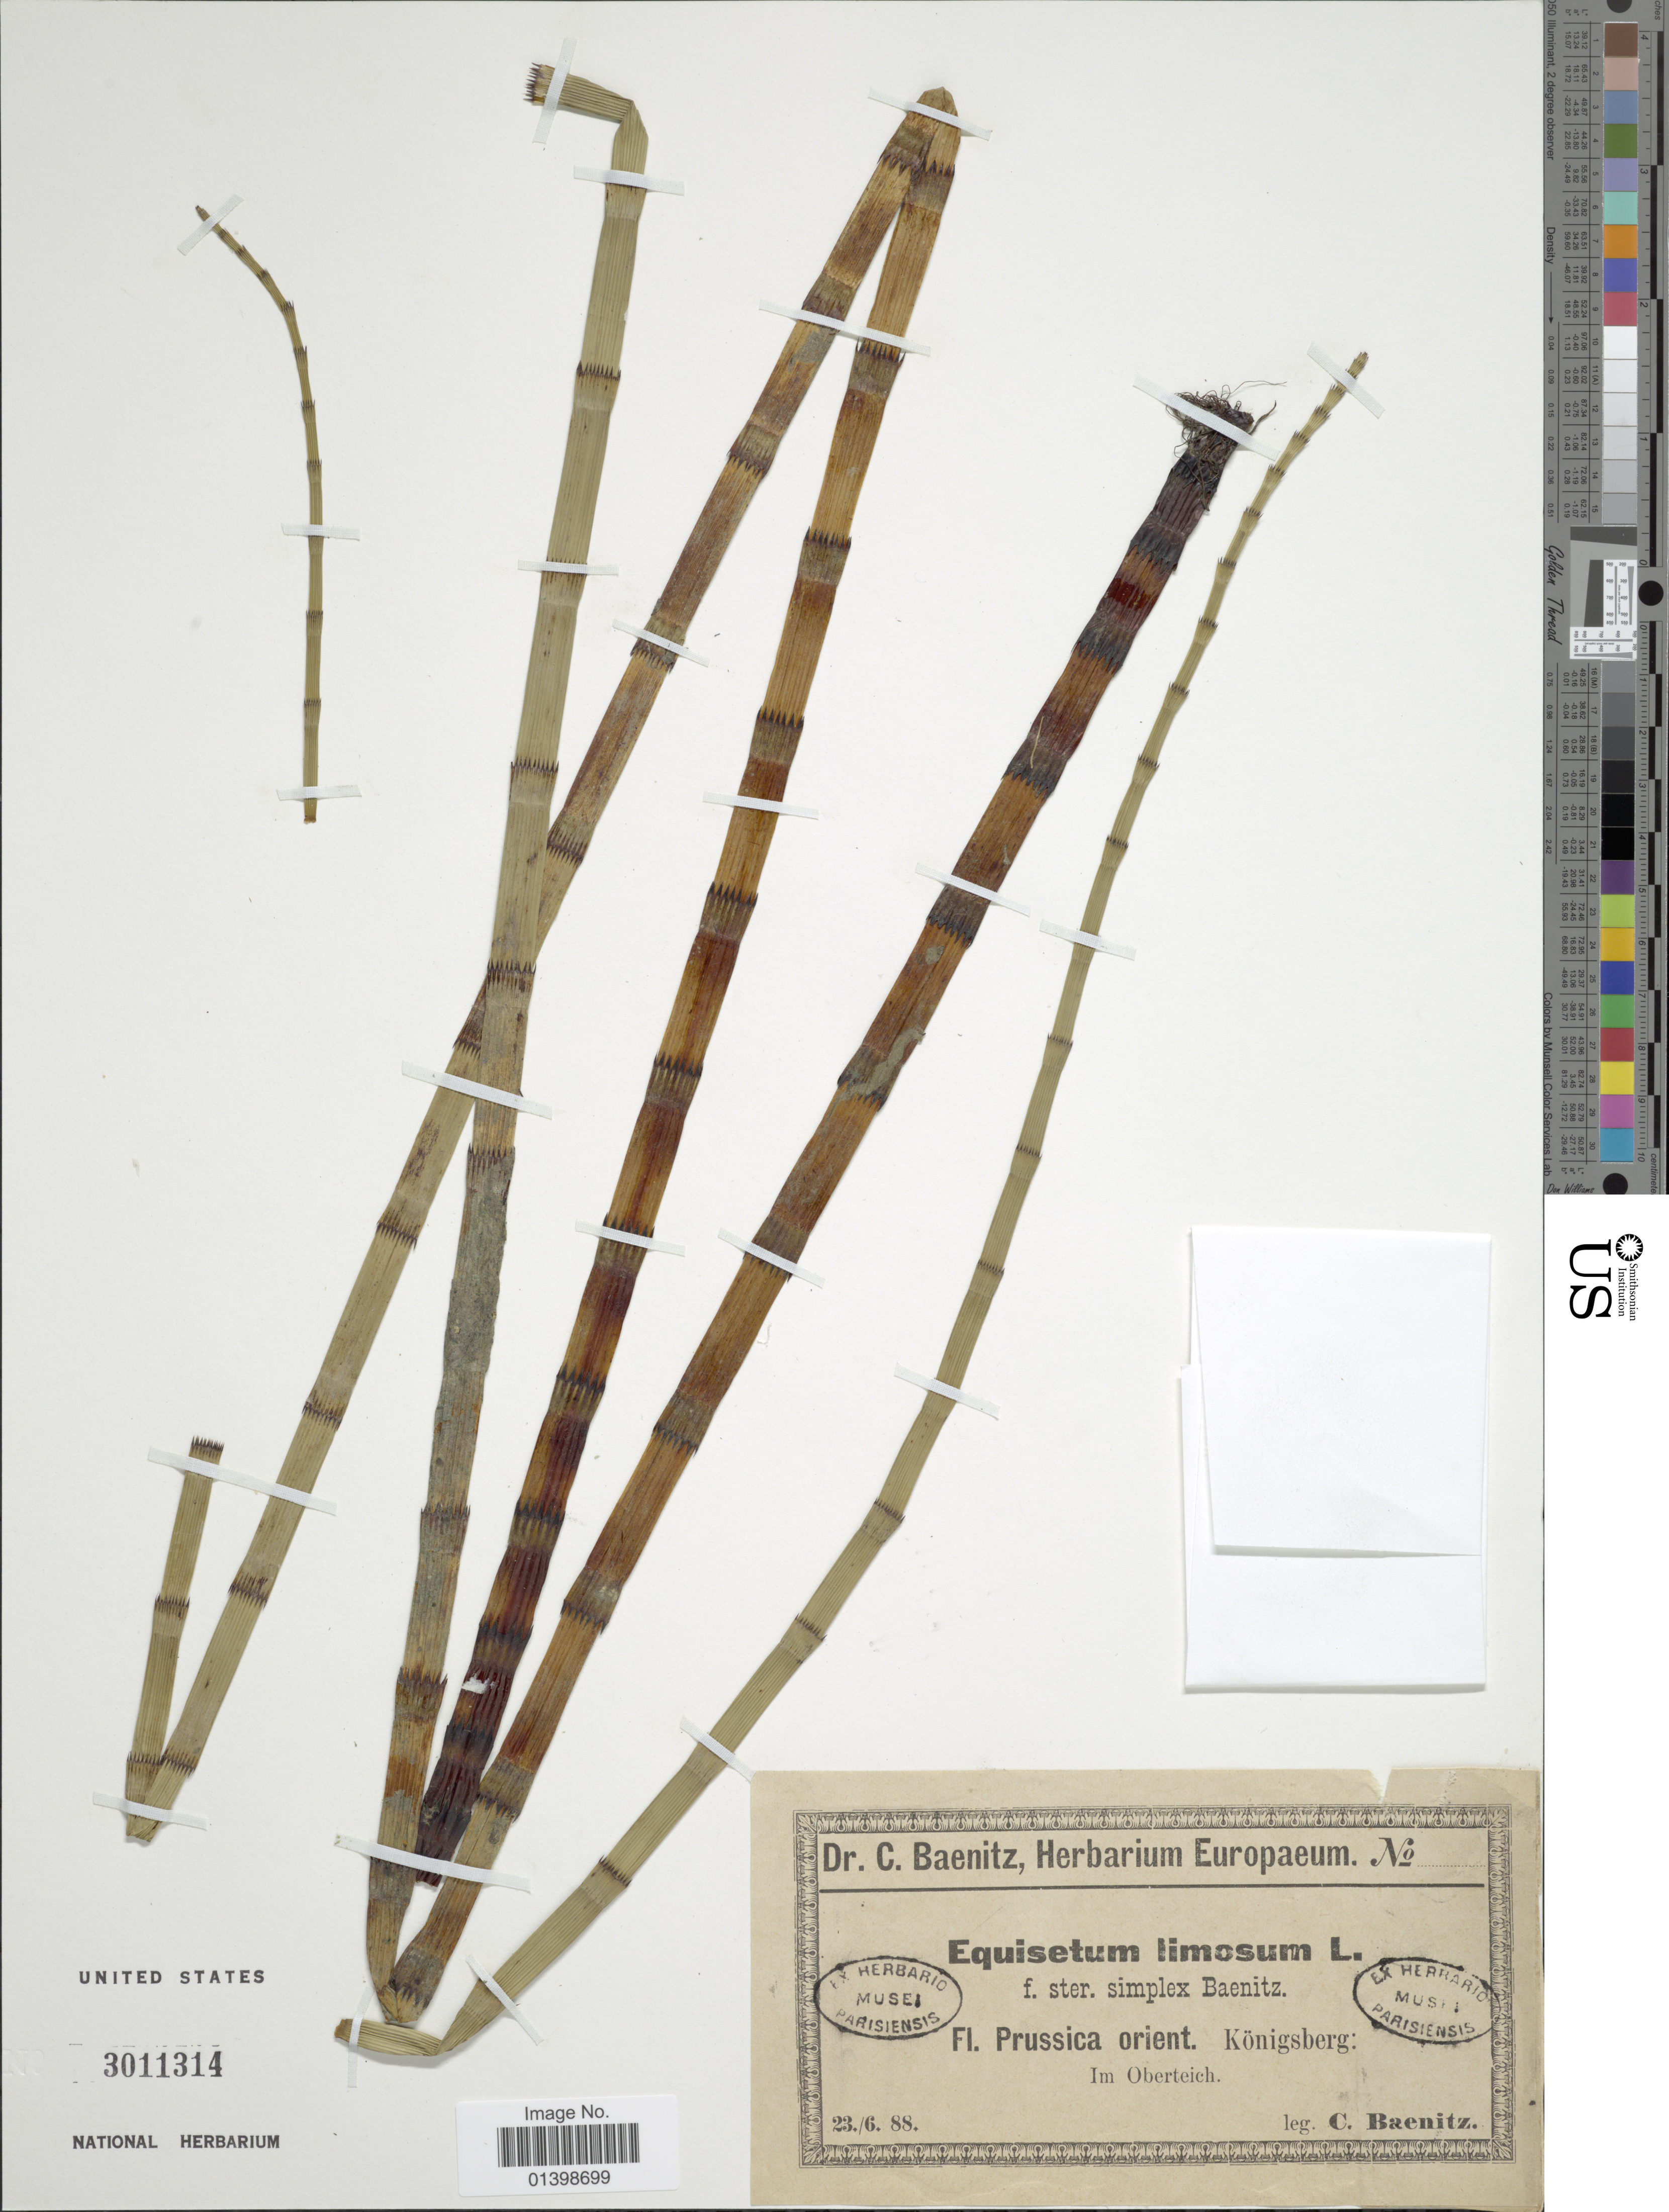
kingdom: Plantae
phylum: Tracheophyta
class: Polypodiopsida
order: Equisetales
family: Equisetaceae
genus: Equisetum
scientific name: Equisetum fluviatile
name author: L.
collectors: C. G. Baenitz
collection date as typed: Transcribed d/m/y: 23/6/88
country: Russian Federation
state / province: Kaliningrad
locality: Prussica orient. Königsberg: im Oberteich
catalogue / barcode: US 3011314